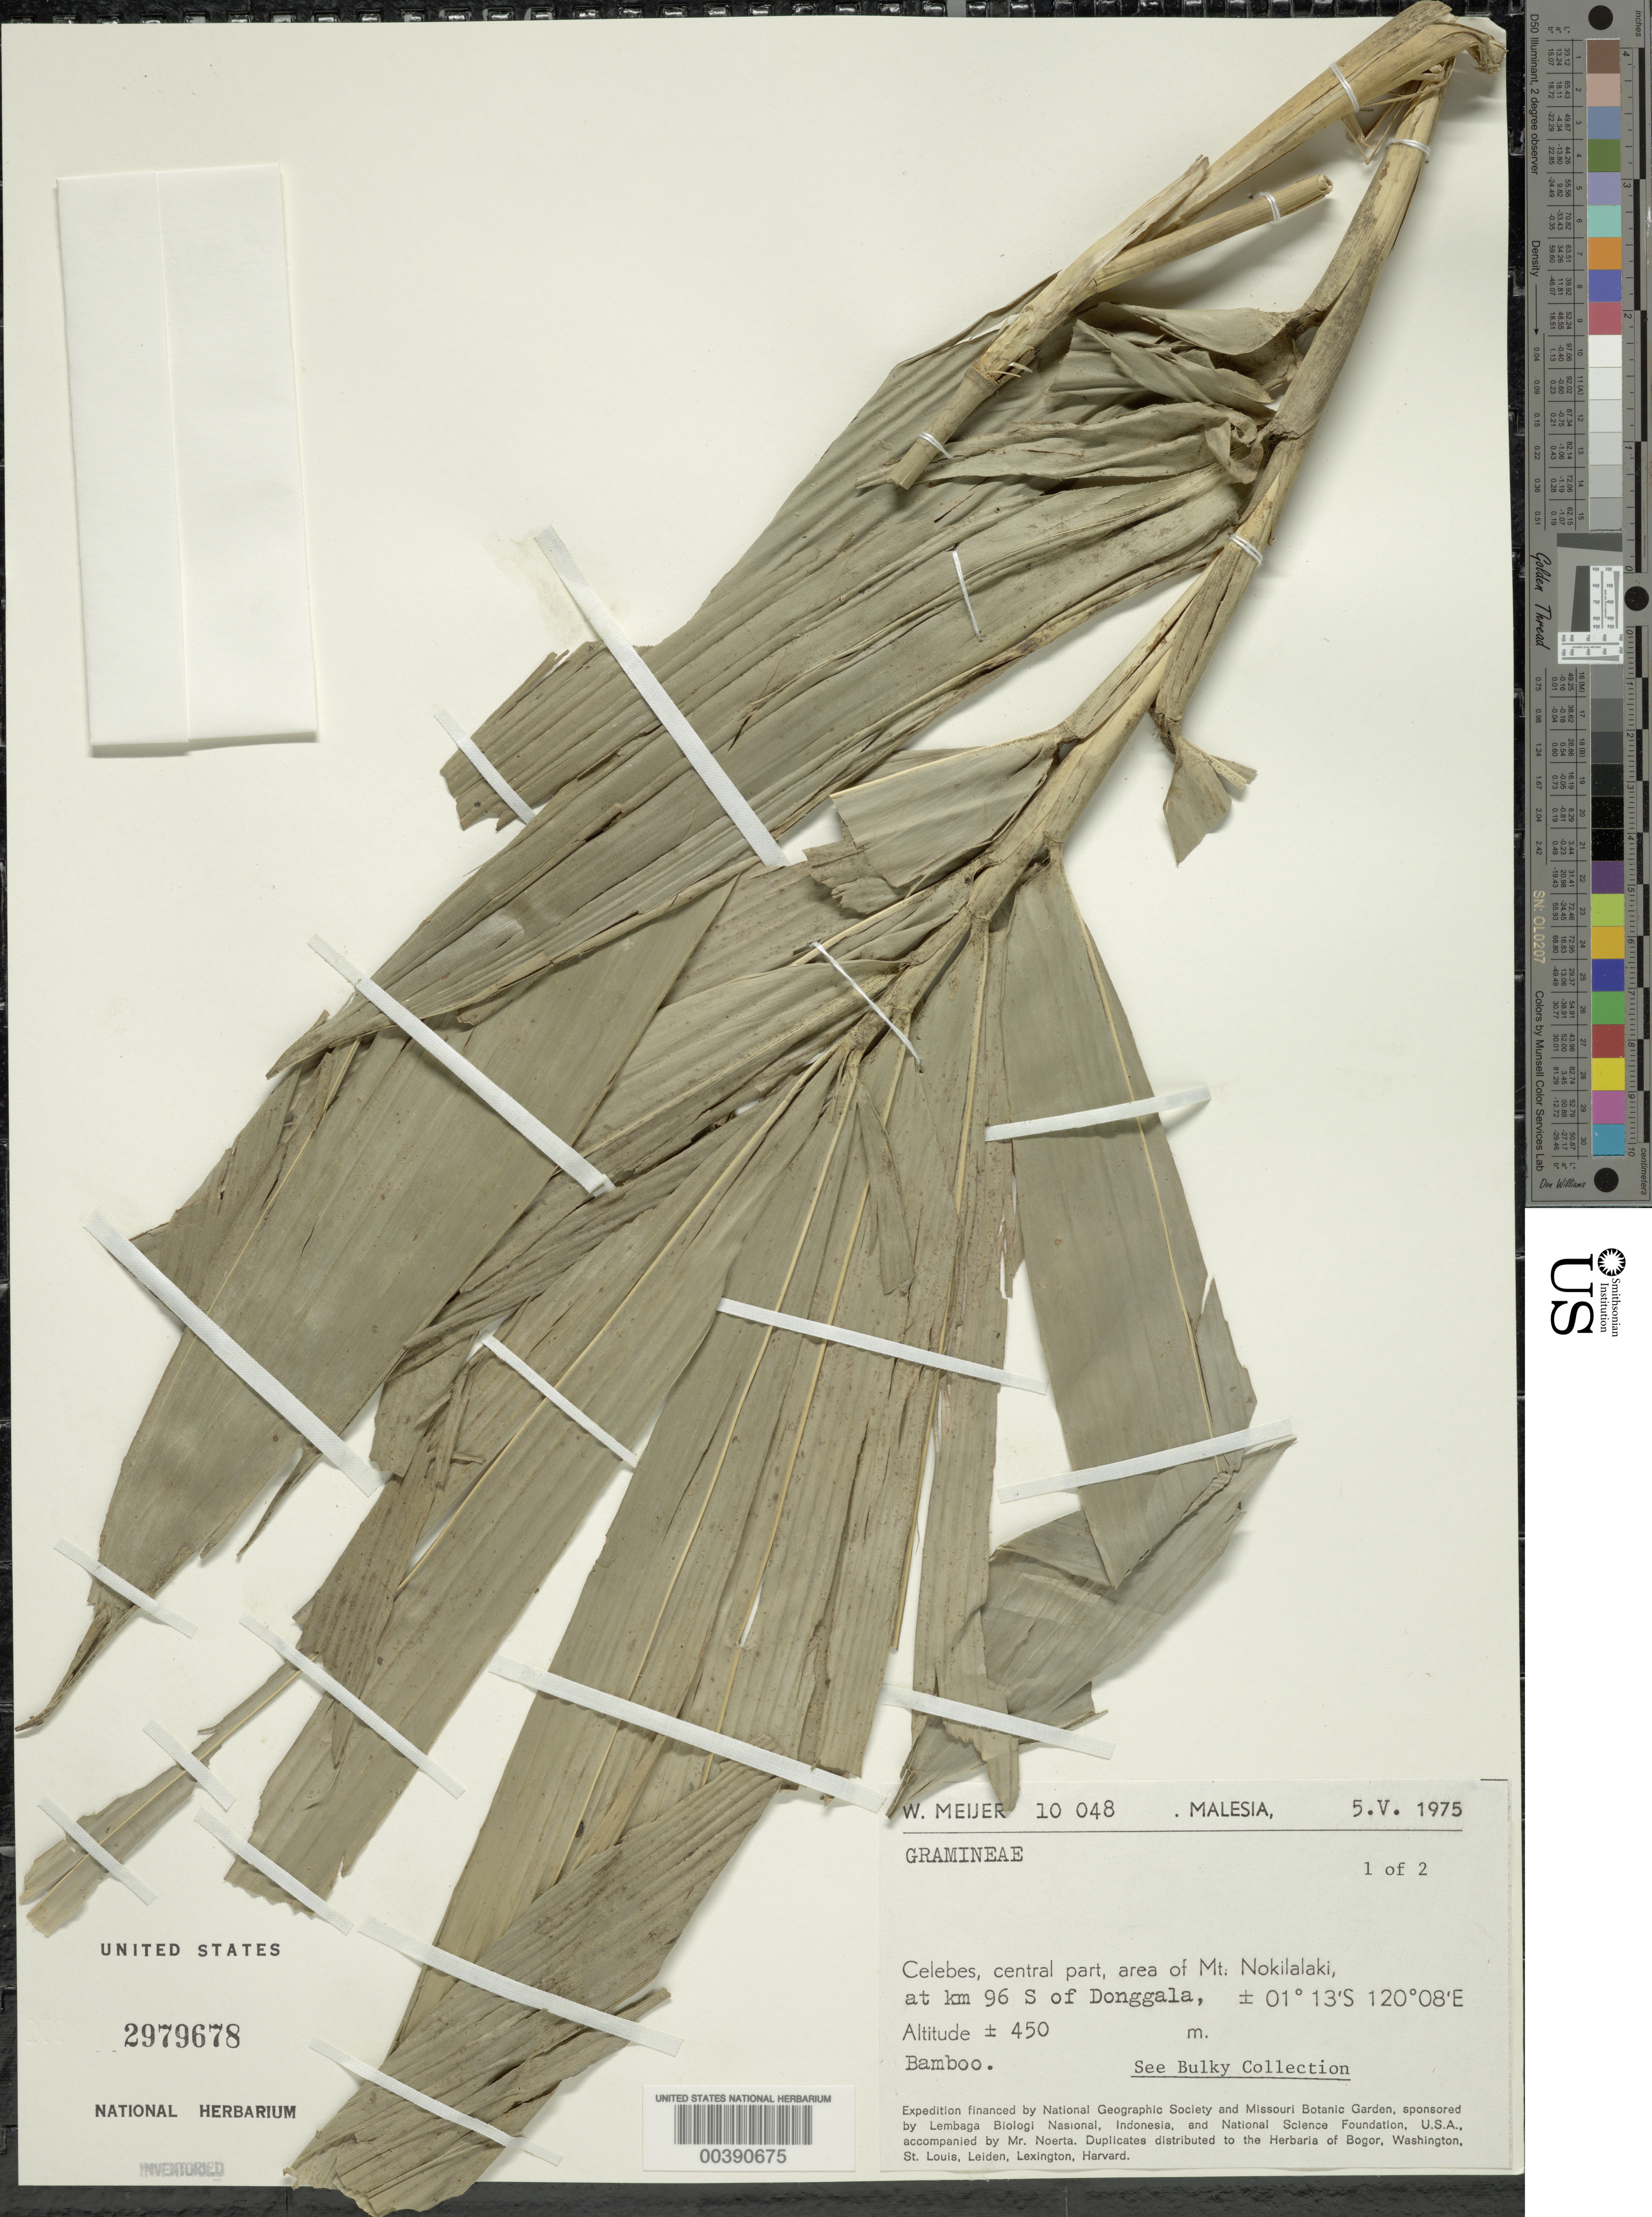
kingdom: Plantae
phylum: Tracheophyta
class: Liliopsida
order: Poales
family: Poaceae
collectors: W. Meijer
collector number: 10048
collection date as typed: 05 May 1975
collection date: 1975-05-05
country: Indonesia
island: Celebes Island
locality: Mt. nokilalaki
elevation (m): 450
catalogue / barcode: US 2979678